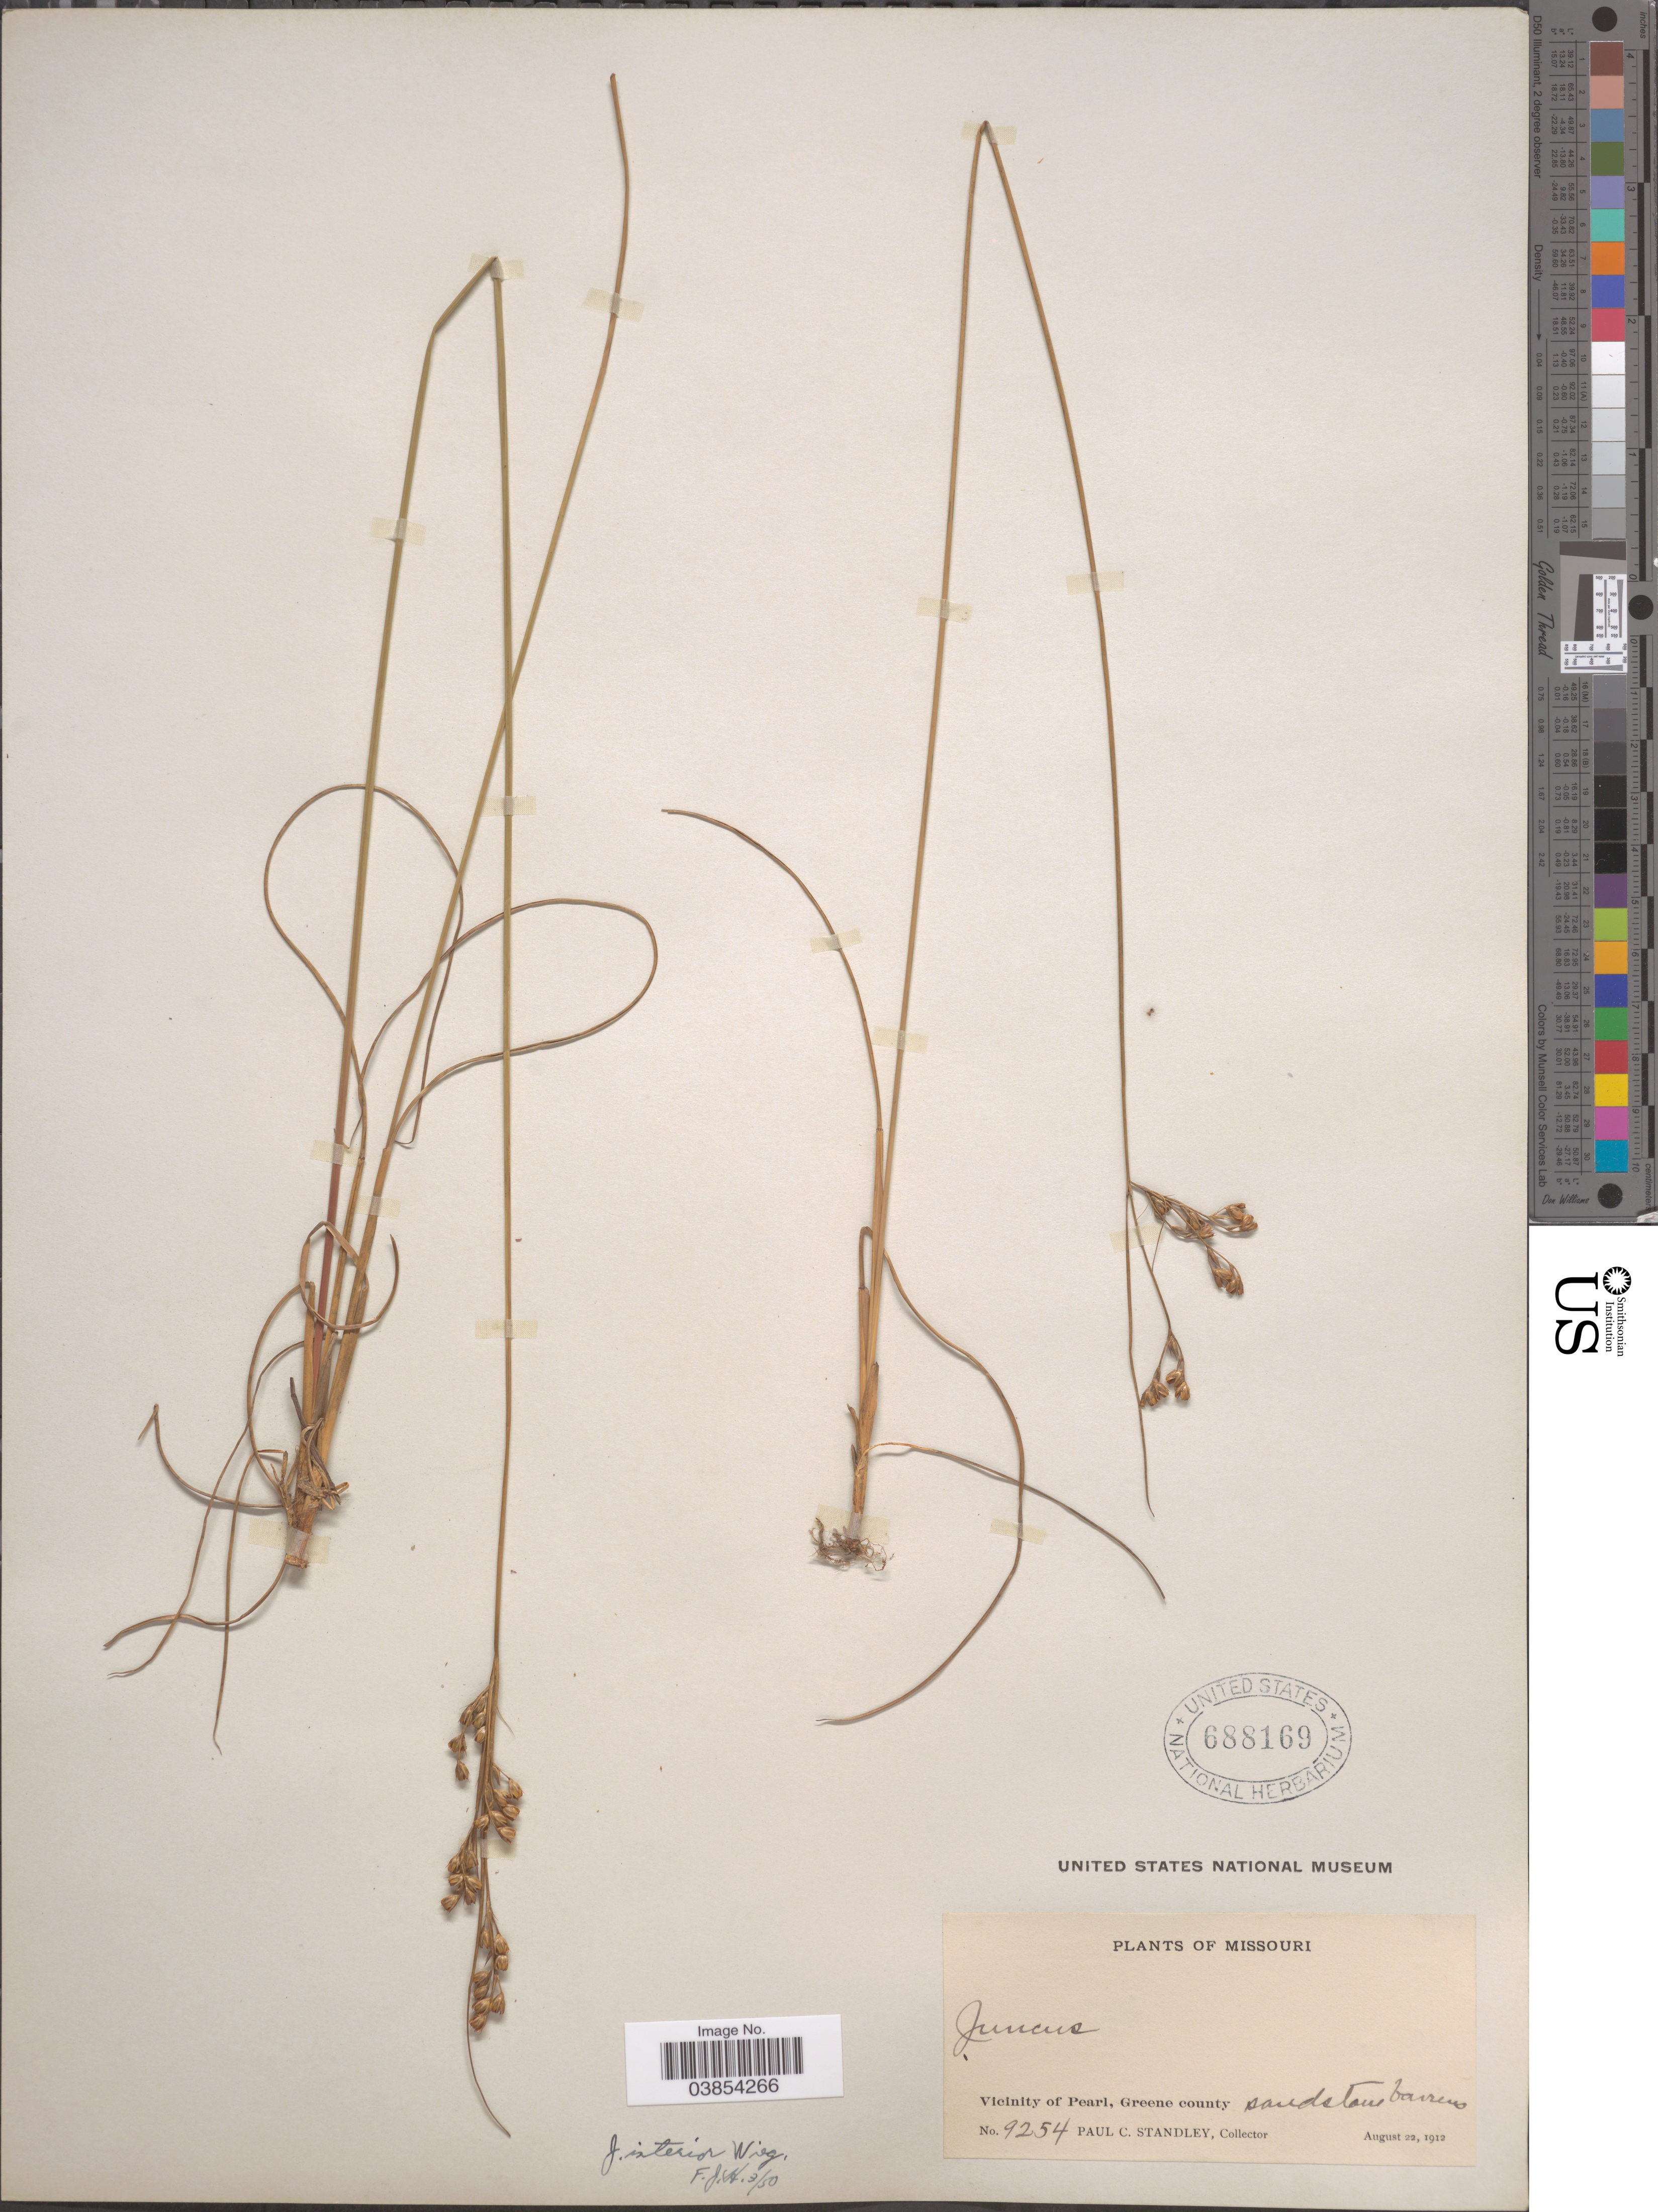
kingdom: Plantae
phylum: Tracheophyta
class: Liliopsida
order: Poales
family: Juncaceae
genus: Juncus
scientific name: Juncus interior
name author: Wiegand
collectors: P. C. Standley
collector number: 9254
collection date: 1912-08-22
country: United States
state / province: Missouri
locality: Vicinity of Pearl, Greene County.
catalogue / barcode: US 688169